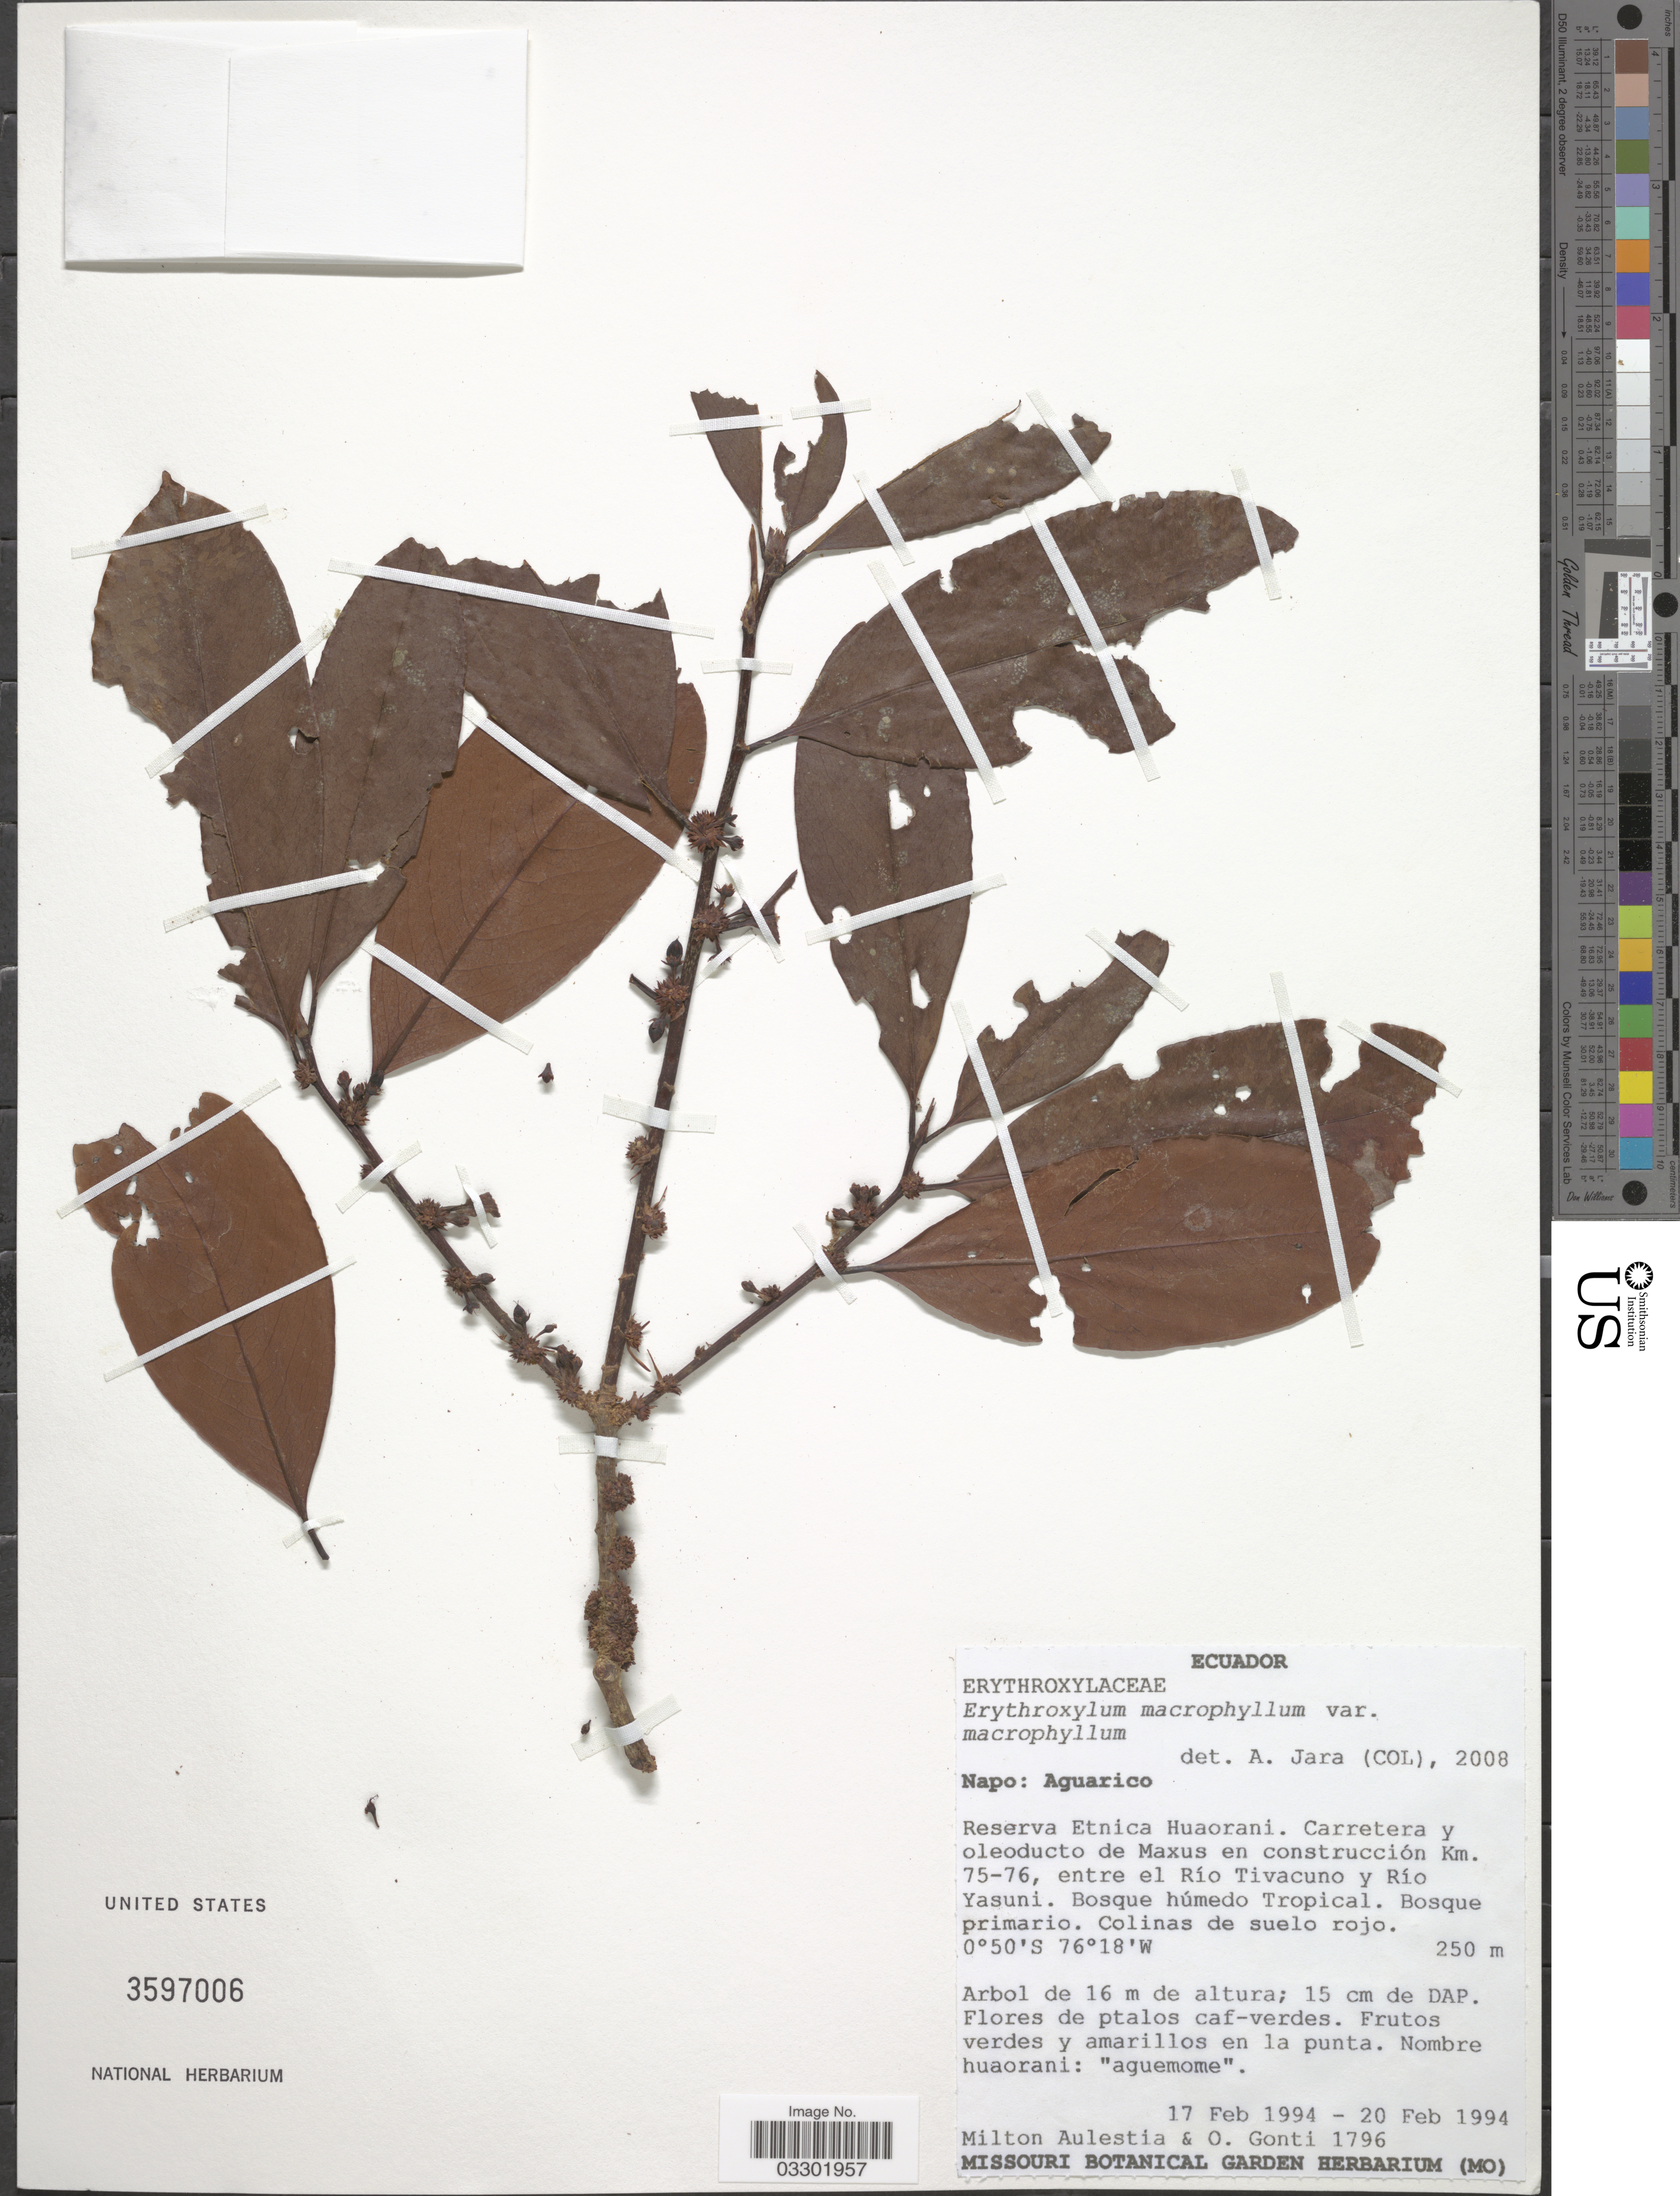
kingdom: Plantae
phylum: Tracheophyta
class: Magnoliopsida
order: Malpighiales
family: Erythroxylaceae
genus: Erythroxylum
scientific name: Erythroxylum macrophyllum var. macrophyllum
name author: Cav.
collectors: M. Aulestia & O. Gonti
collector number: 1796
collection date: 1994-02-17/1994-02-20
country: Ecuador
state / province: Napo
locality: Aguarico. Reserva Etnica Huaorani. Carretera y oleoducto de Maxus en construcción Km. 75-76, entre el Río Tivacuno y Río Yasuni.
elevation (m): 250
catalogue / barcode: US 3597006